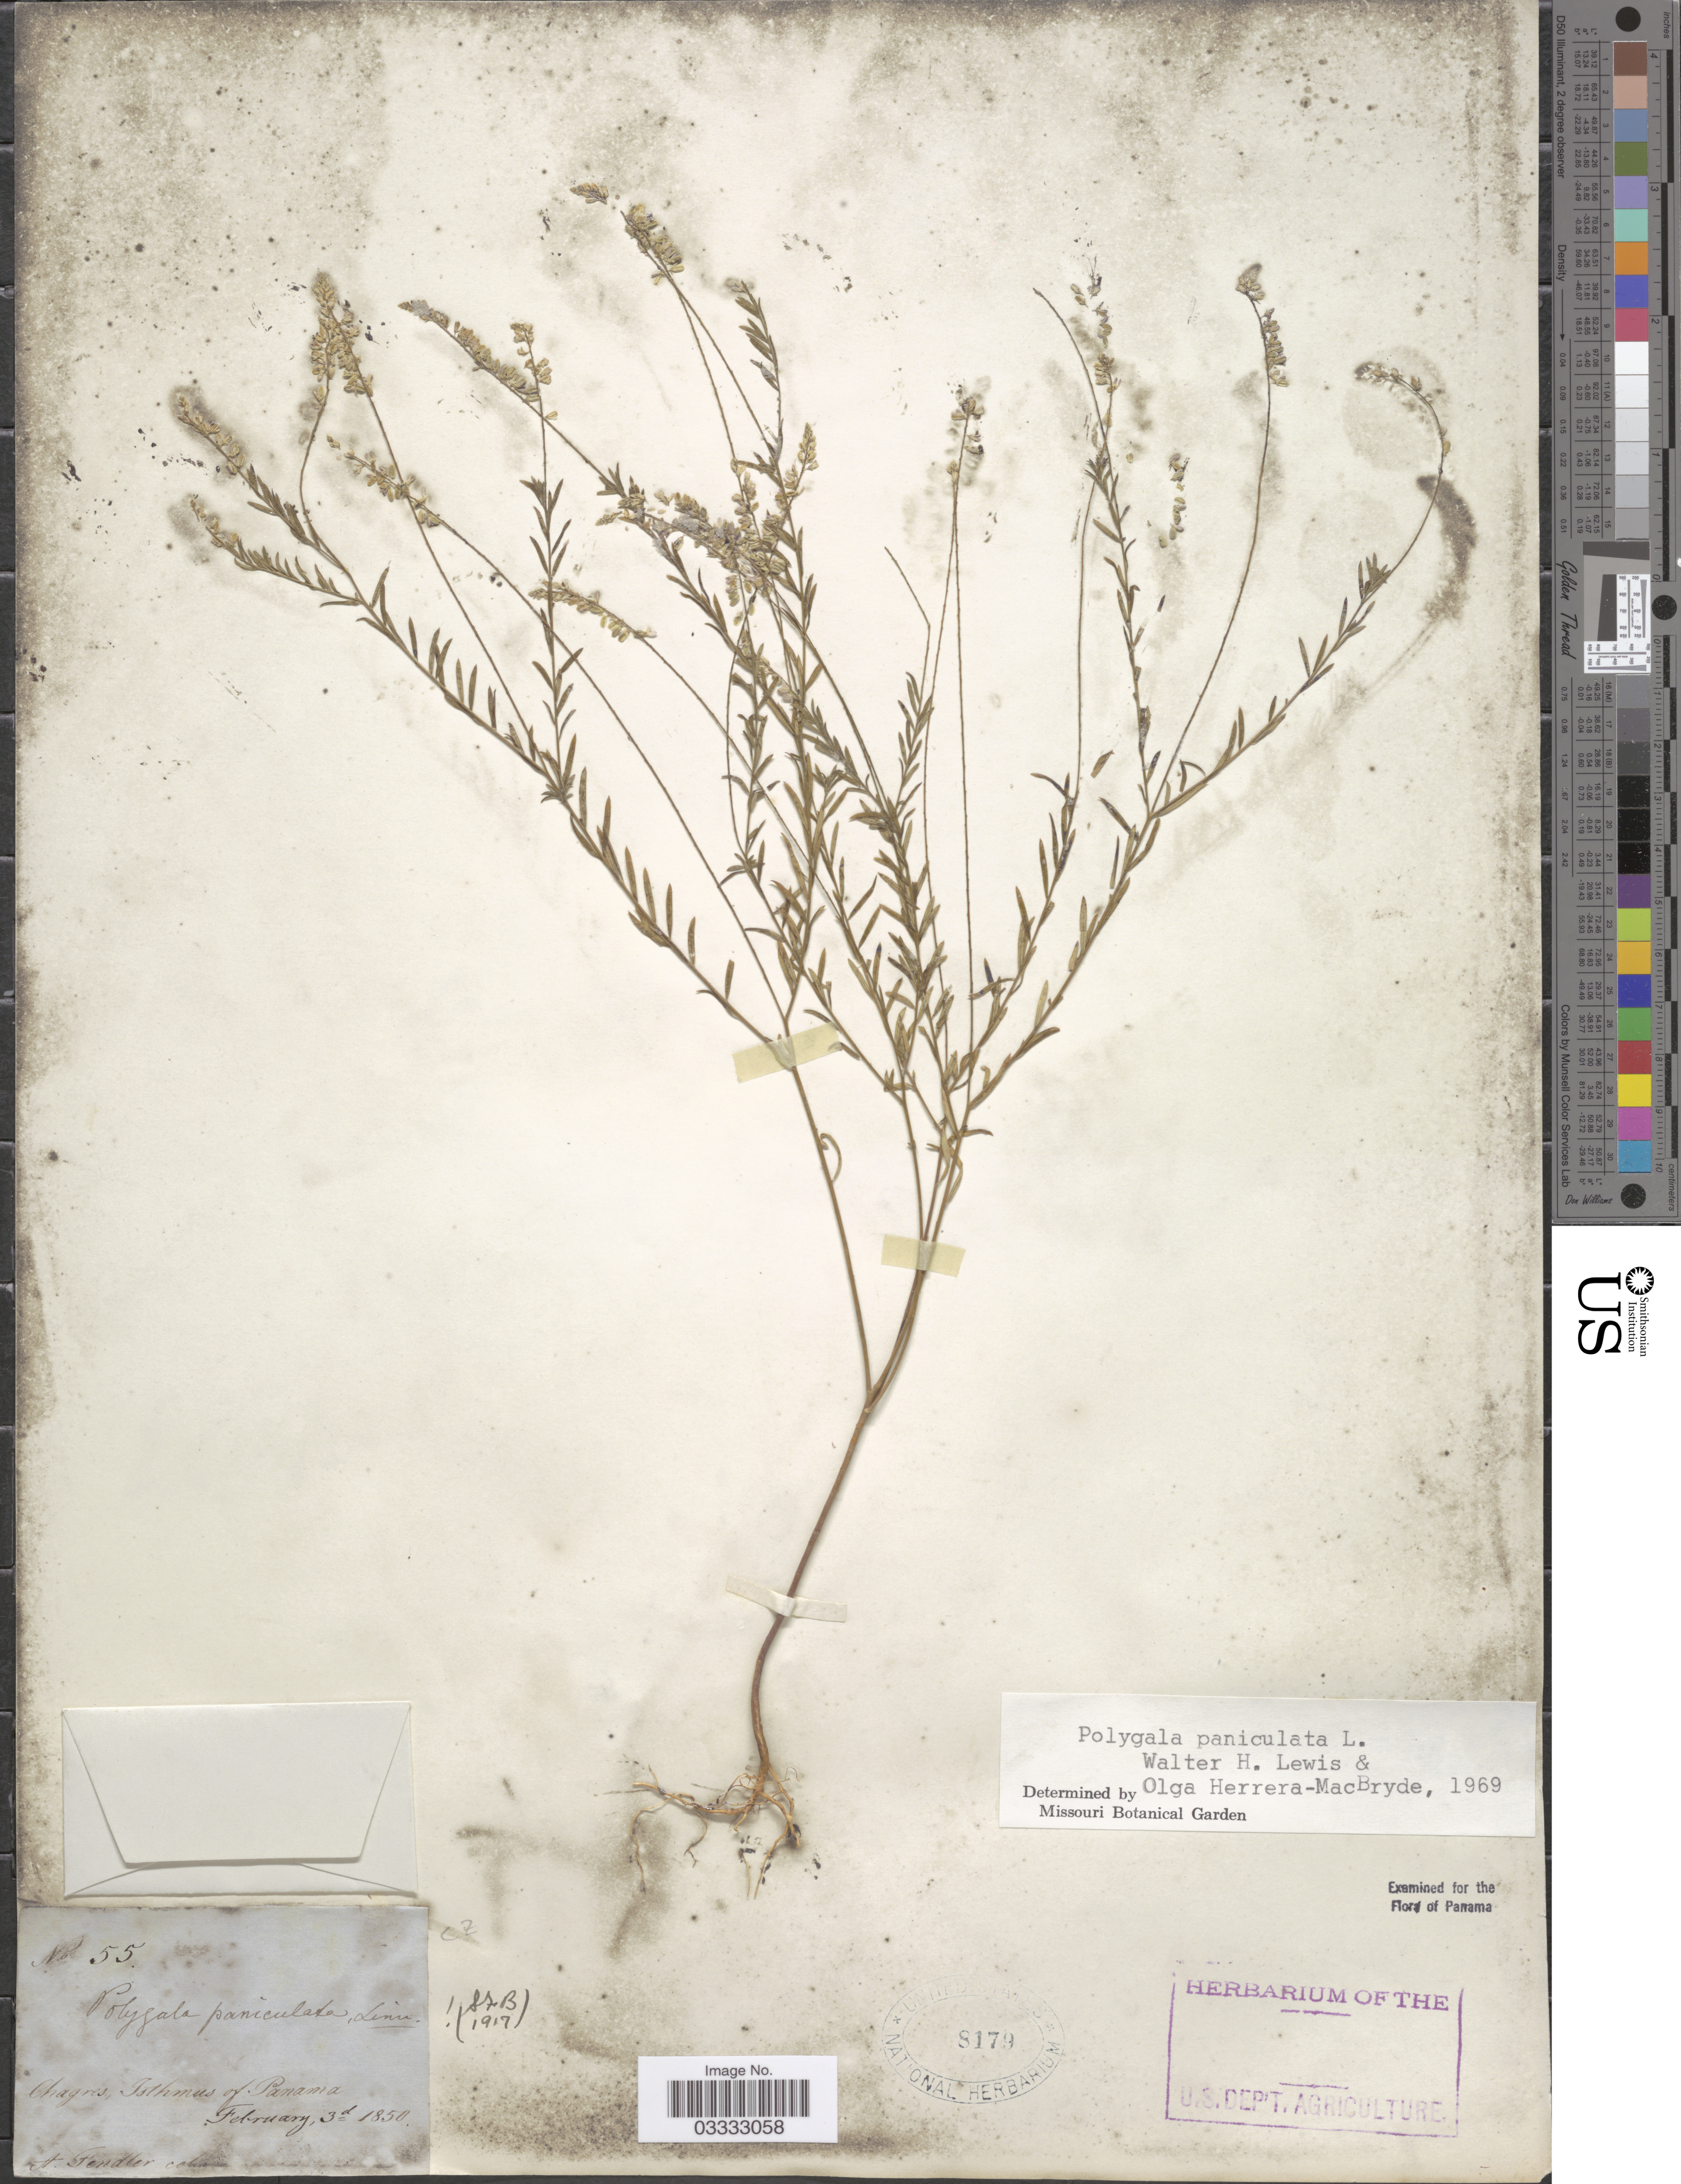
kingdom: Plantae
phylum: Tracheophyta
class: Magnoliopsida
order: Fabales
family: Polygalaceae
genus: Polygala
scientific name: Polygala paniculata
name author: L.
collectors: A. Fendler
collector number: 55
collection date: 1850-02-03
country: Panama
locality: Chagres, Isthmus of Panama.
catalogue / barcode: US 8179